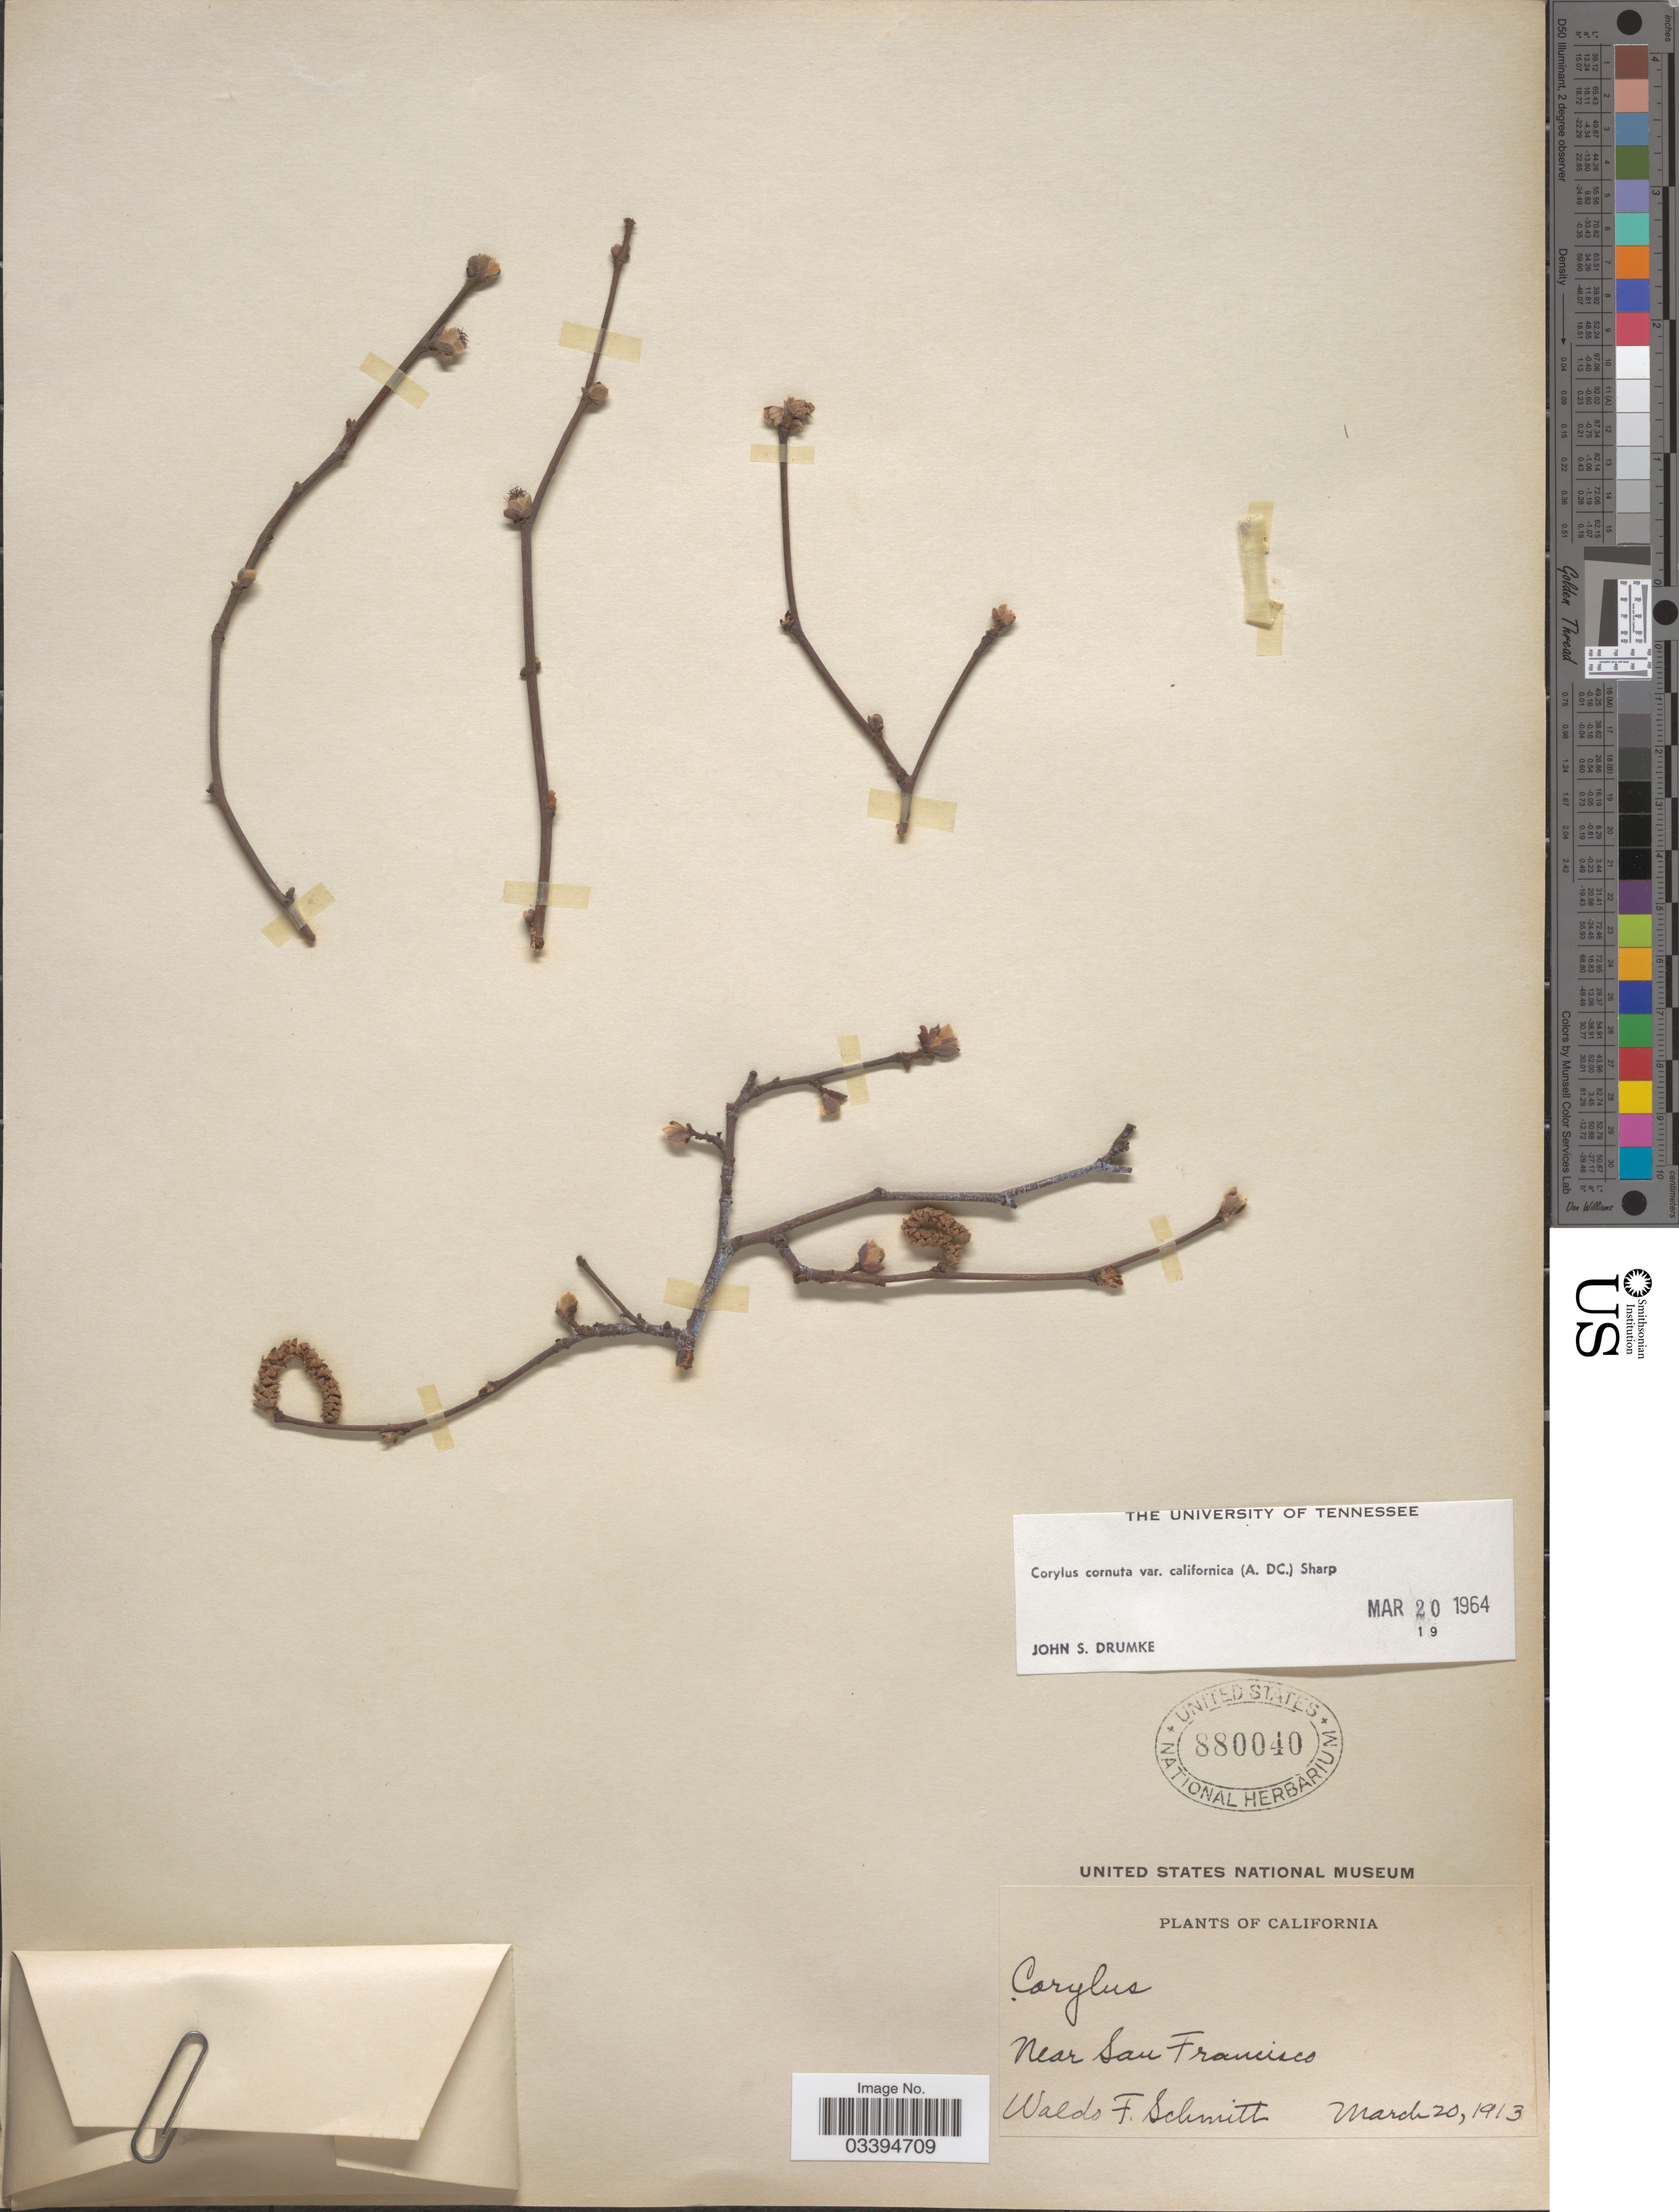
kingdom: Plantae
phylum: Tracheophyta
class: Magnoliopsida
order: Fagales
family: Betulaceae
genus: Corylus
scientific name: Corylus cornuta var. californica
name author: Marshall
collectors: W. F. Schmitt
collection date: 1913-03-20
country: United States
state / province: California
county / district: San Francisco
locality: Near San Francisco.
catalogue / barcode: US 880040